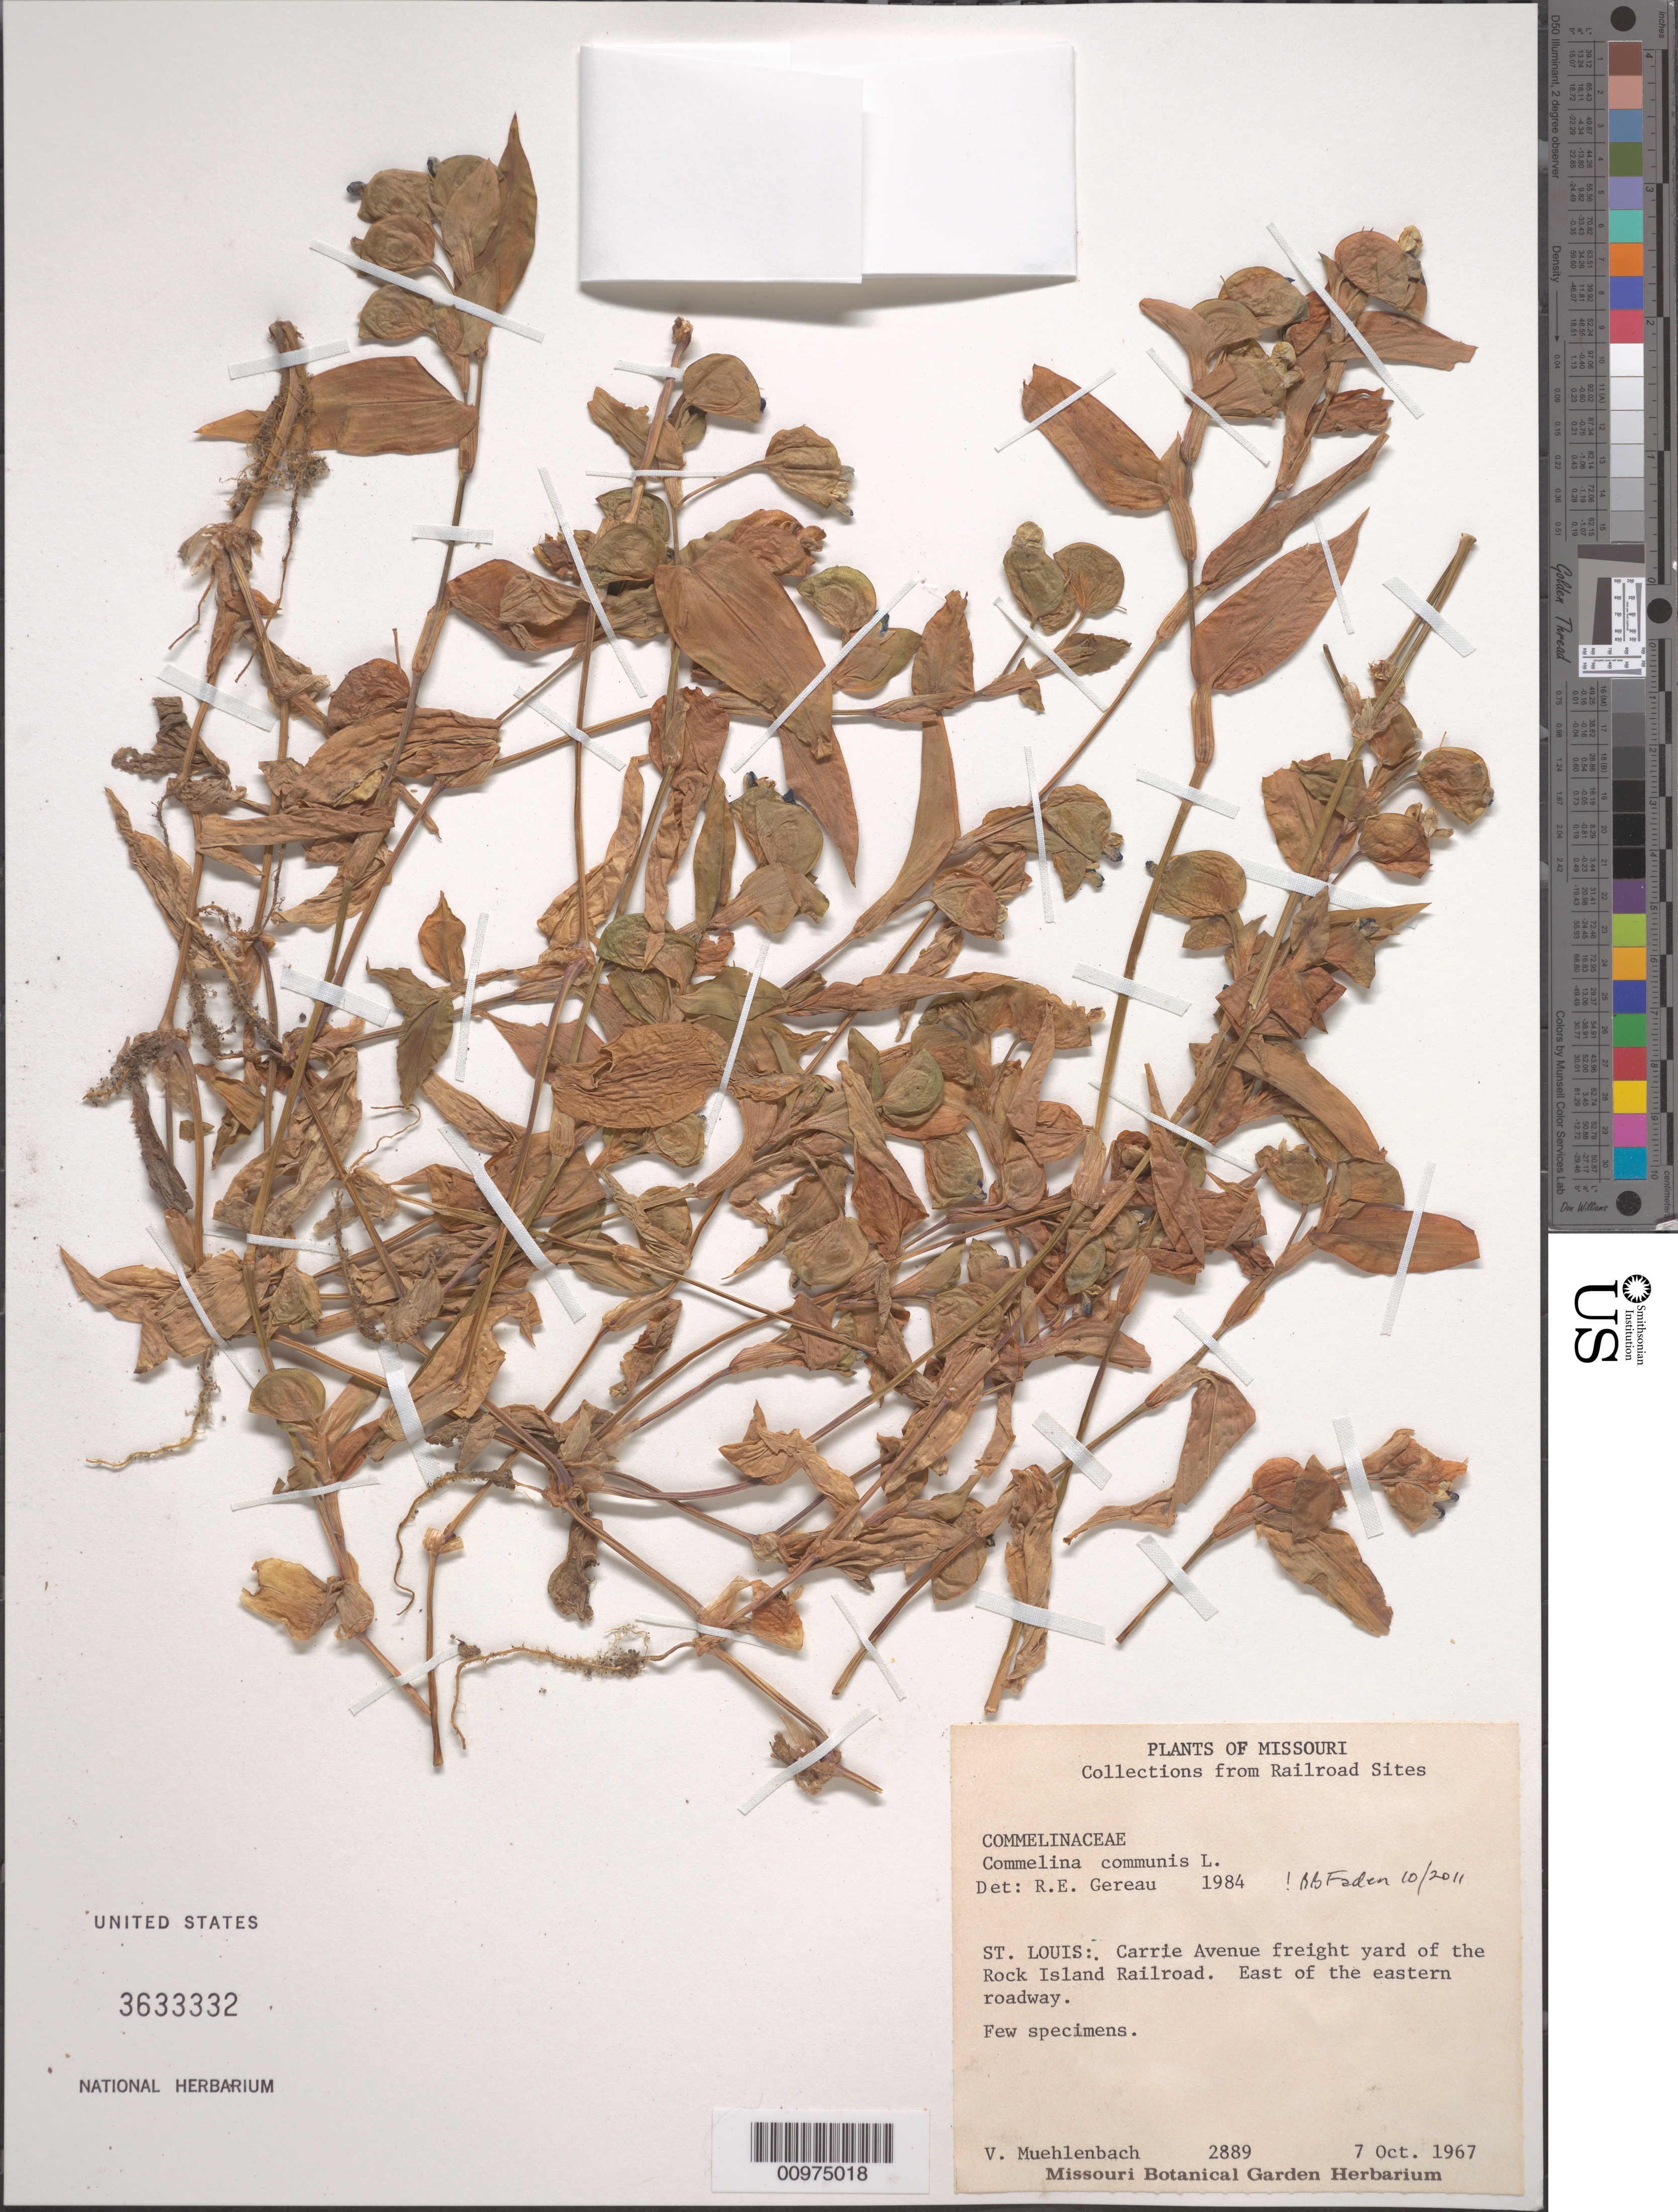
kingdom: Plantae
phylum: Tracheophyta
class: Liliopsida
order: Commelinales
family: Commelinaceae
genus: Commelina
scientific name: Commelina communis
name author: L.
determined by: Faden, Robert B., (US), Smithsonian Institution - National Museum of Natural History (UNITED STATES)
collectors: V. Muehlenbach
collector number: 2889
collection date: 1967-10-07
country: United States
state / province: Missouri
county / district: Saint Louis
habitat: Carrie Avenue freight yard of the Rock Island Railroad. East of the eastern roadway.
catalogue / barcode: US 3633332